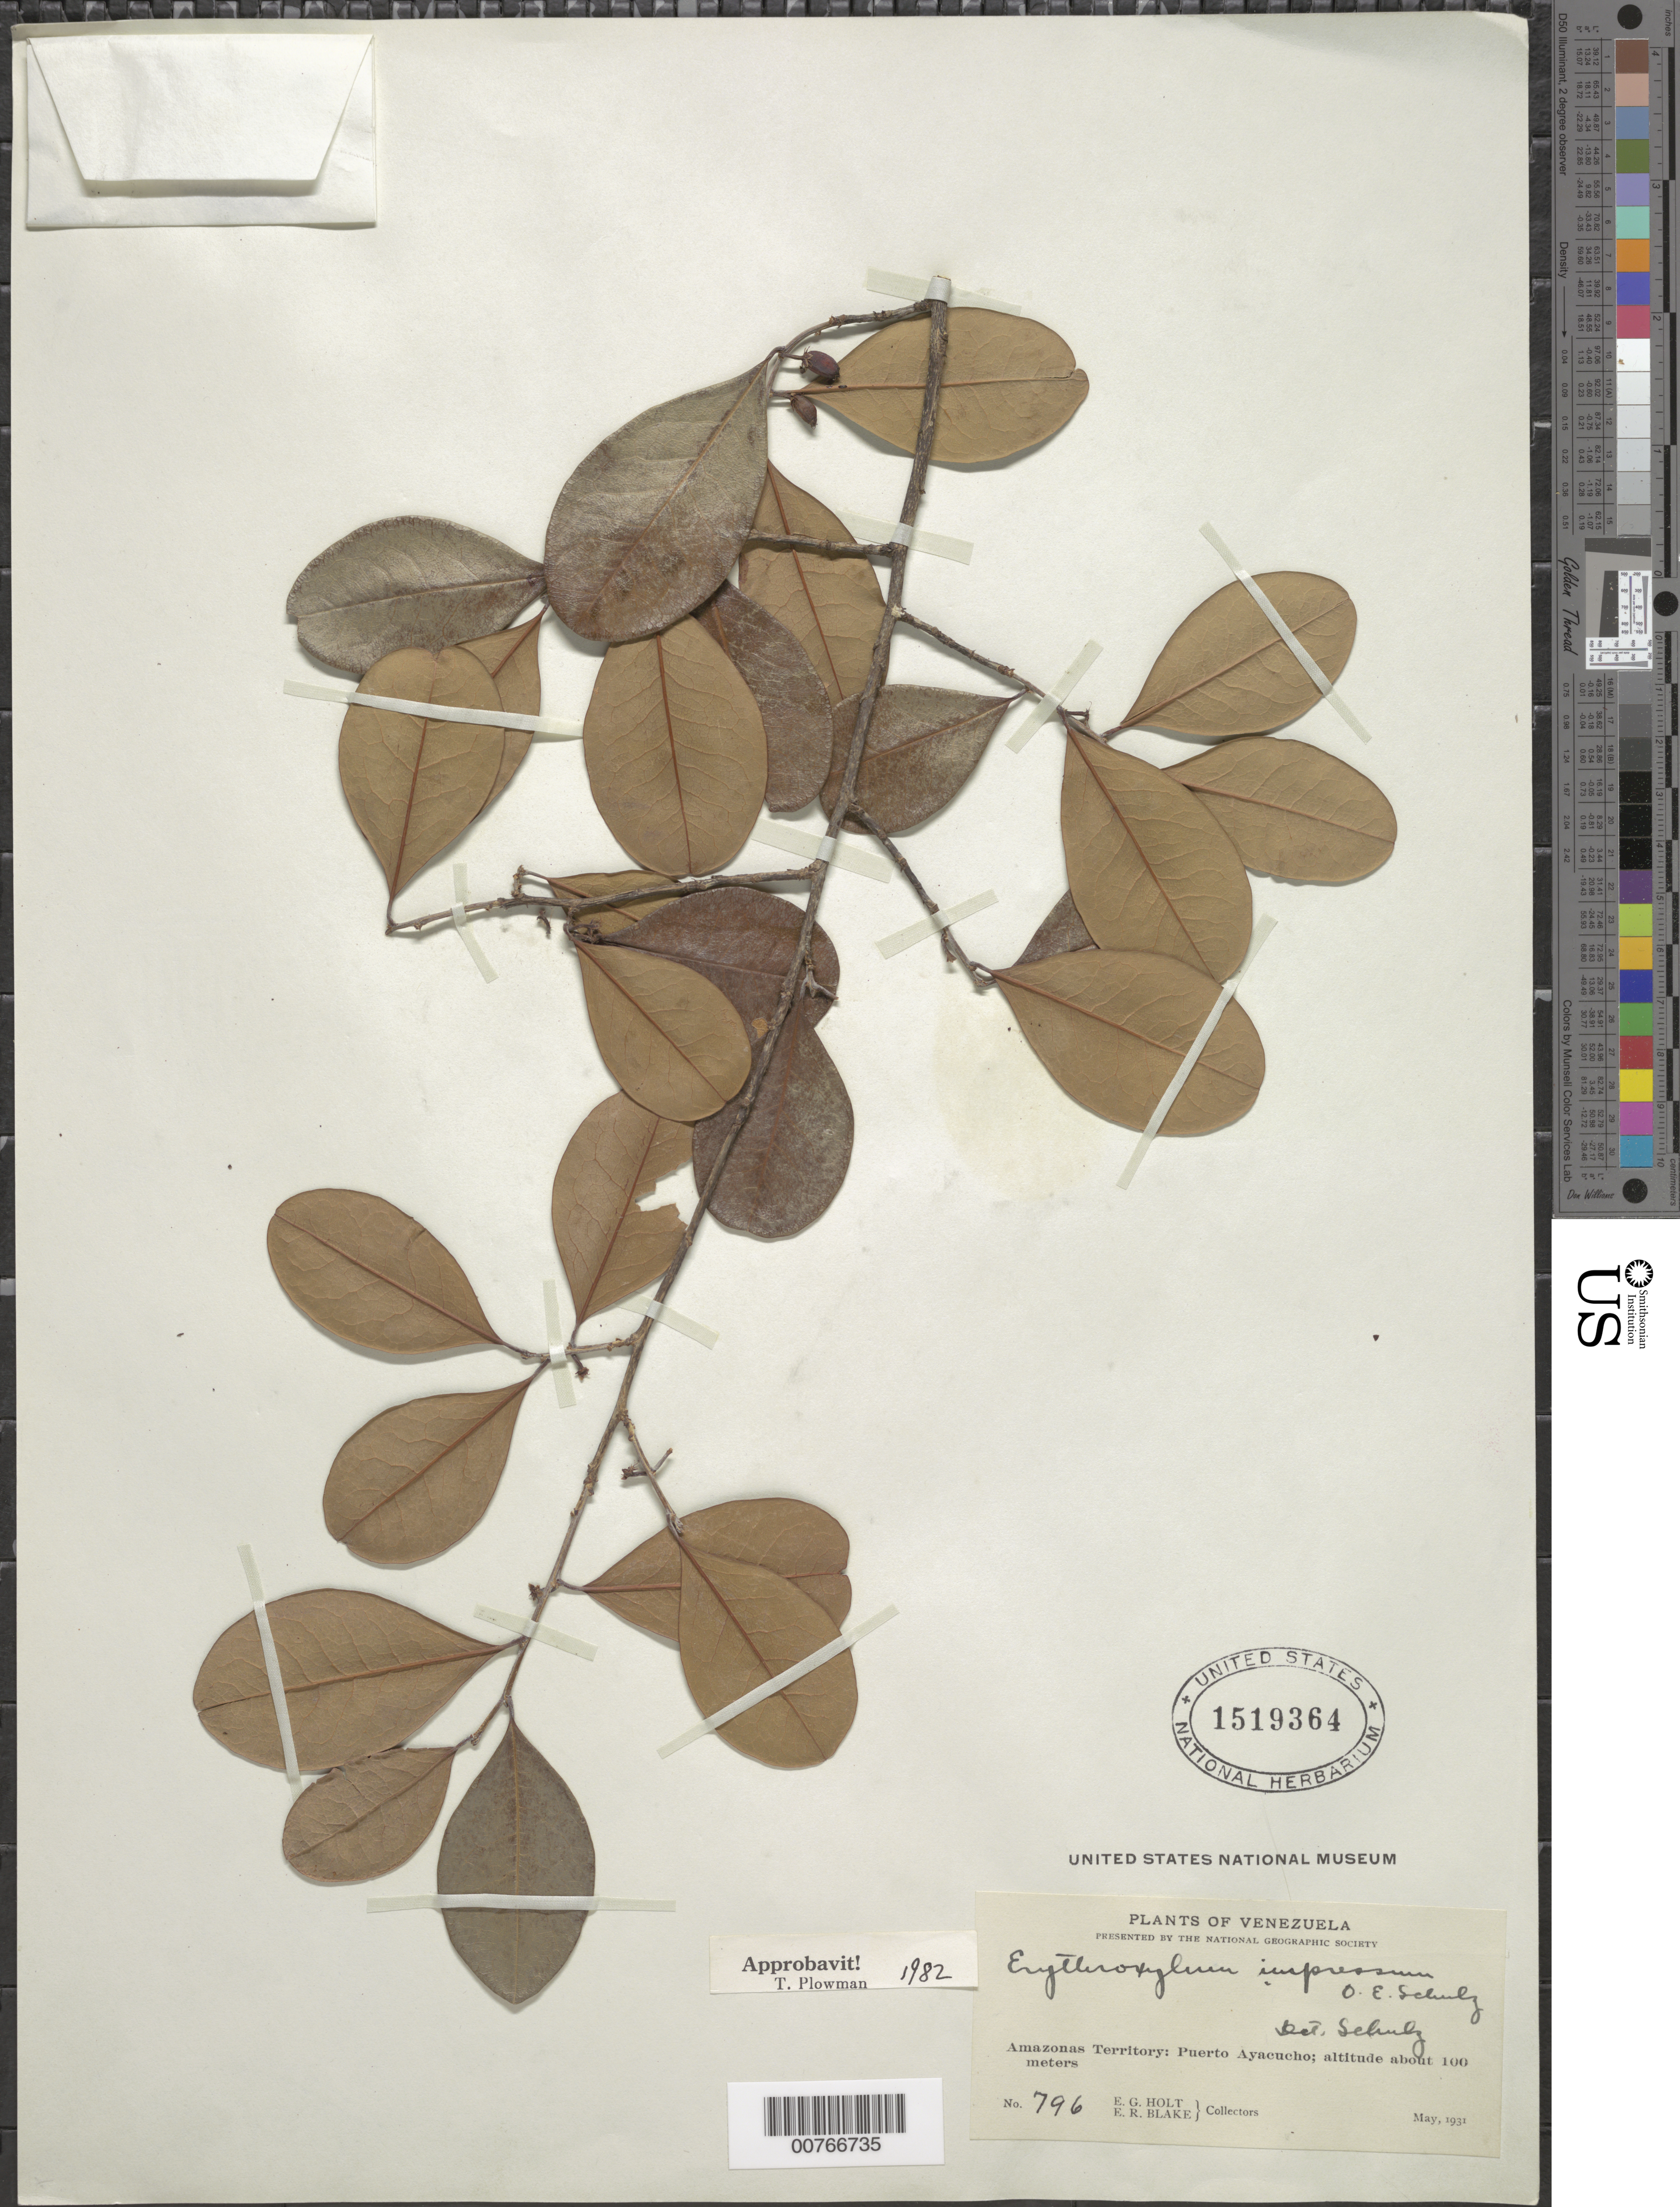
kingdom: Plantae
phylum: Tracheophyta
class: Magnoliopsida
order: Malpighiales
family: Erythroxylaceae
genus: Erythroxylum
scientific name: Erythroxylum impressum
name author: O.E. Schulz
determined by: Plowman, Timothy C.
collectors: E. Holt & E. R. Blake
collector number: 796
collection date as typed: May-31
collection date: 1931-05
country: Venezuela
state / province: Amazonas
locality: Puerto Ayacucho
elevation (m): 100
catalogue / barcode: US 1519364